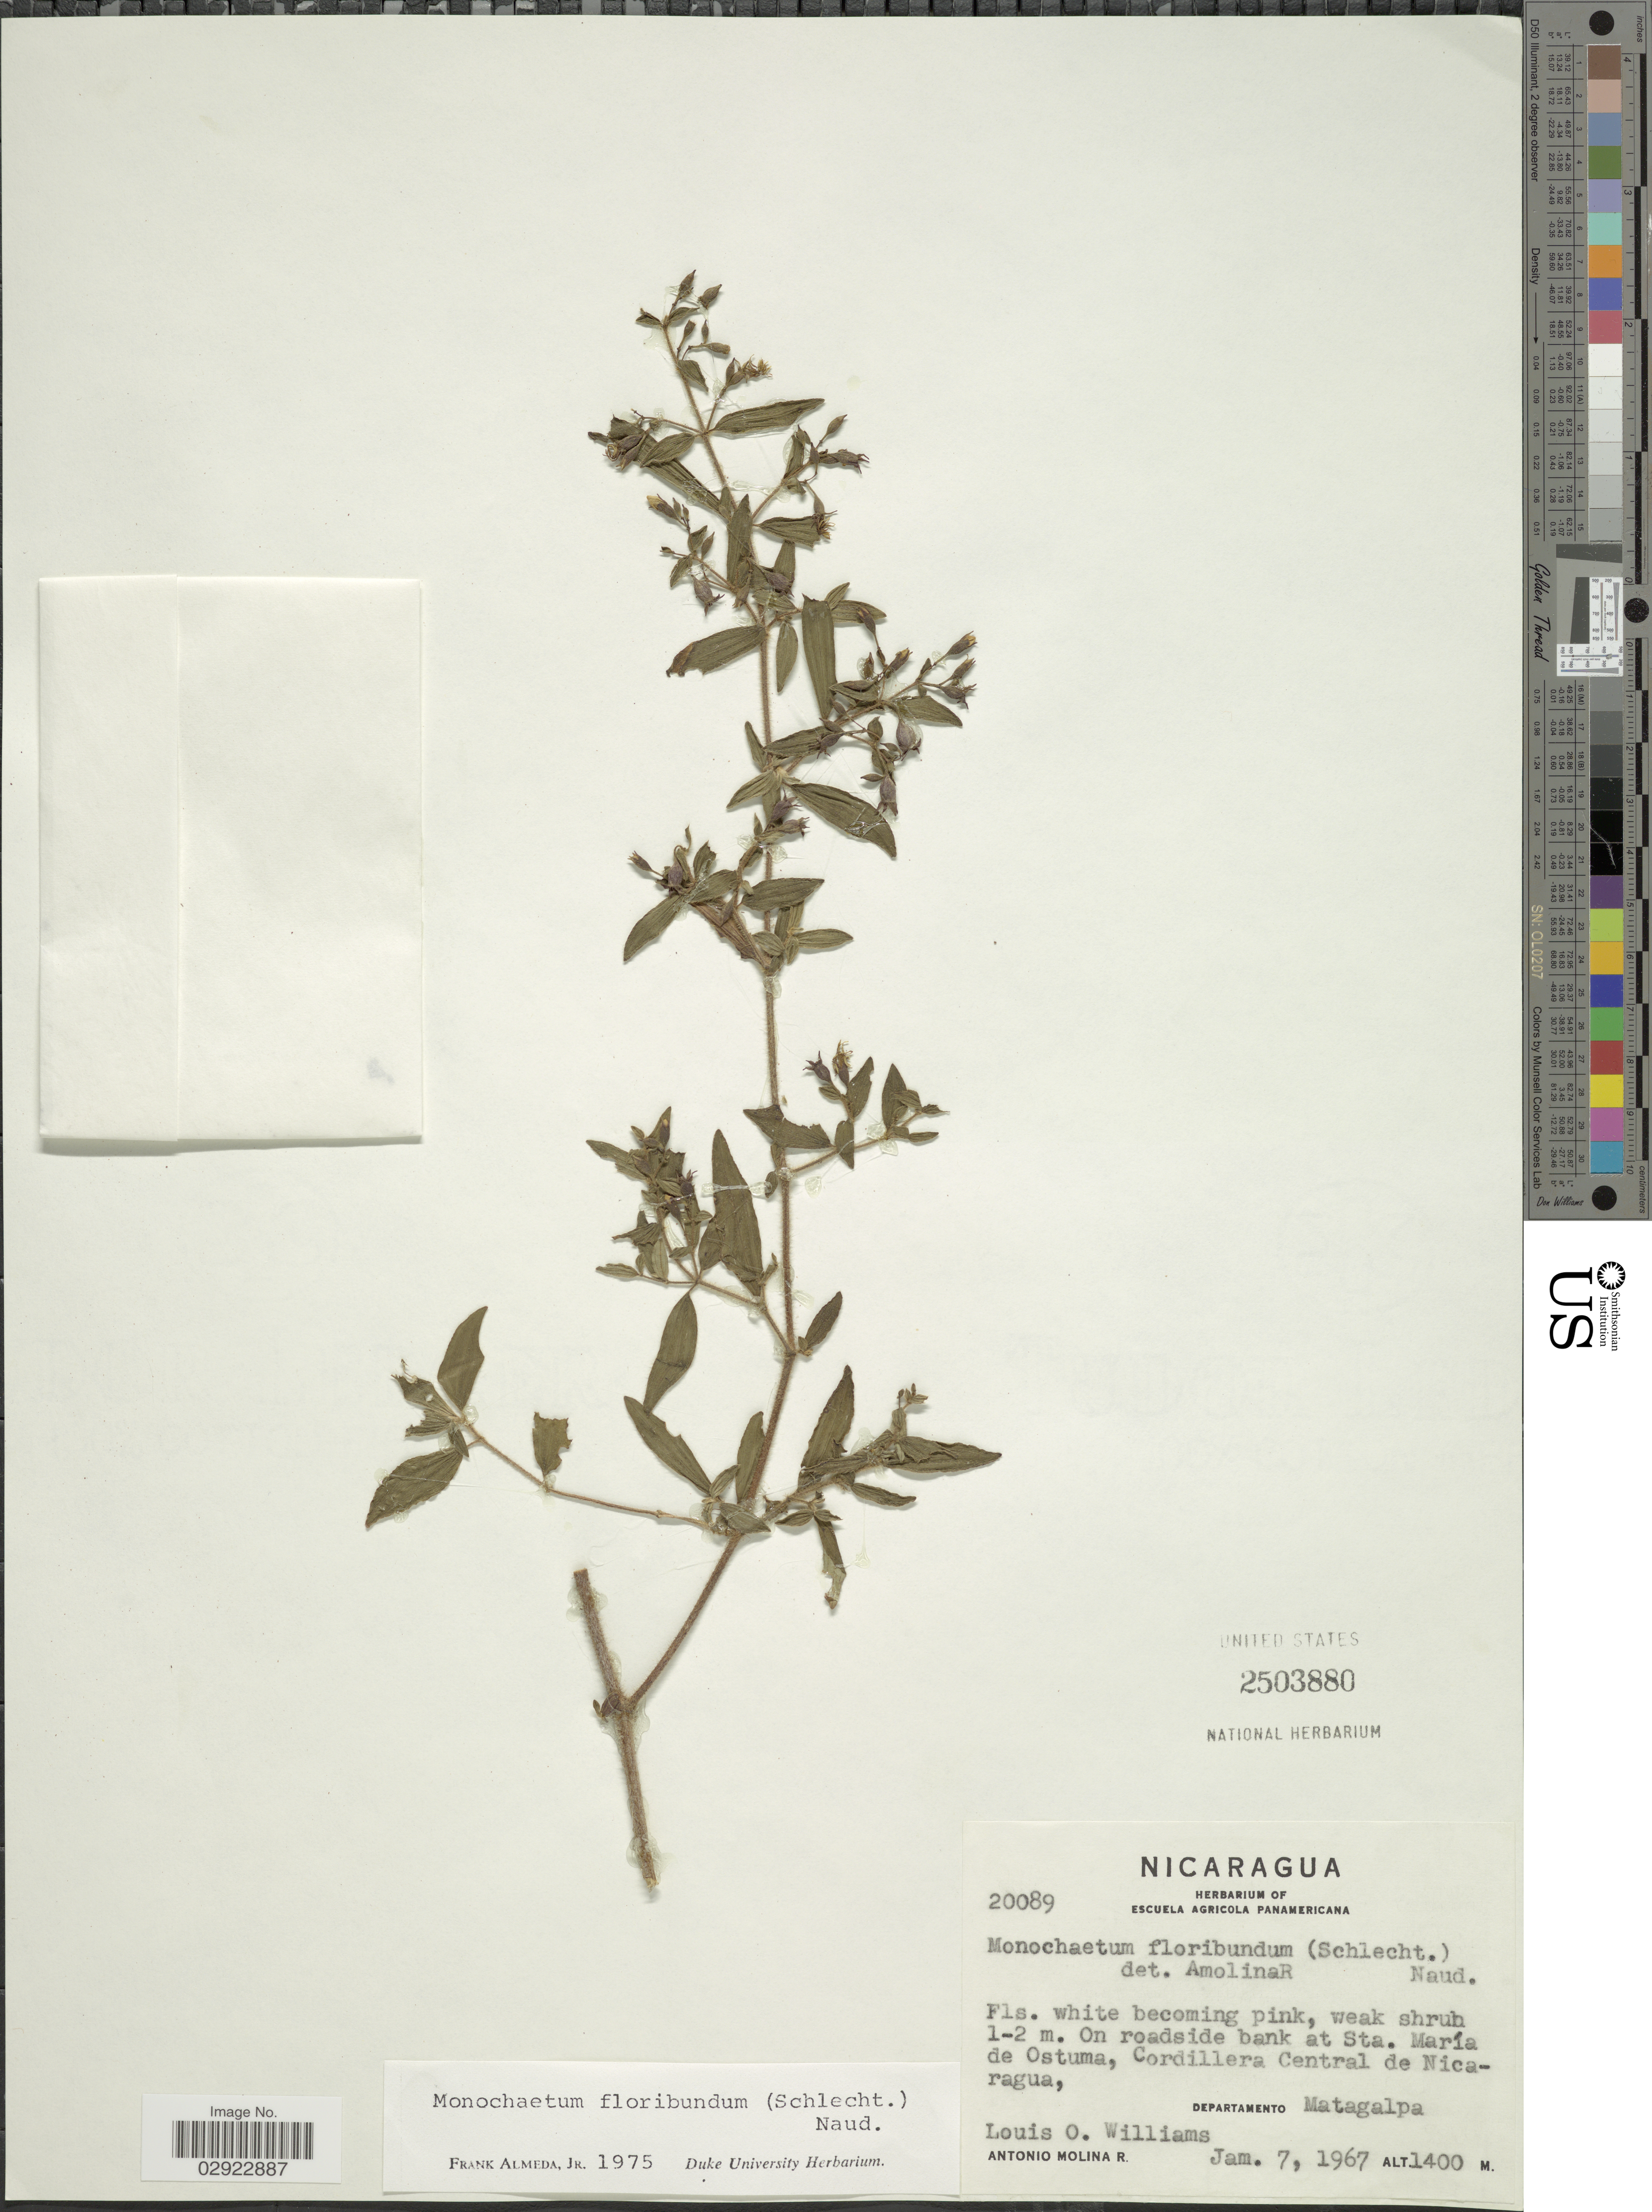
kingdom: Plantae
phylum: Tracheophyta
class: Magnoliopsida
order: Myrtales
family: Melastomataceae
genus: Monochaetum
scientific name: Monochaetum floribundum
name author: (Schltdl.) Naudin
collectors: L. O. Williams & A. Molina R.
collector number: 20089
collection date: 1967-01-07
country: Nicaragua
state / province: Matagalpa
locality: On roadside bank at Sta. María de Ostuma, Cordillera Central de Nicaragua, Departamento Matagalpa.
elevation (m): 1400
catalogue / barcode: US 2503880